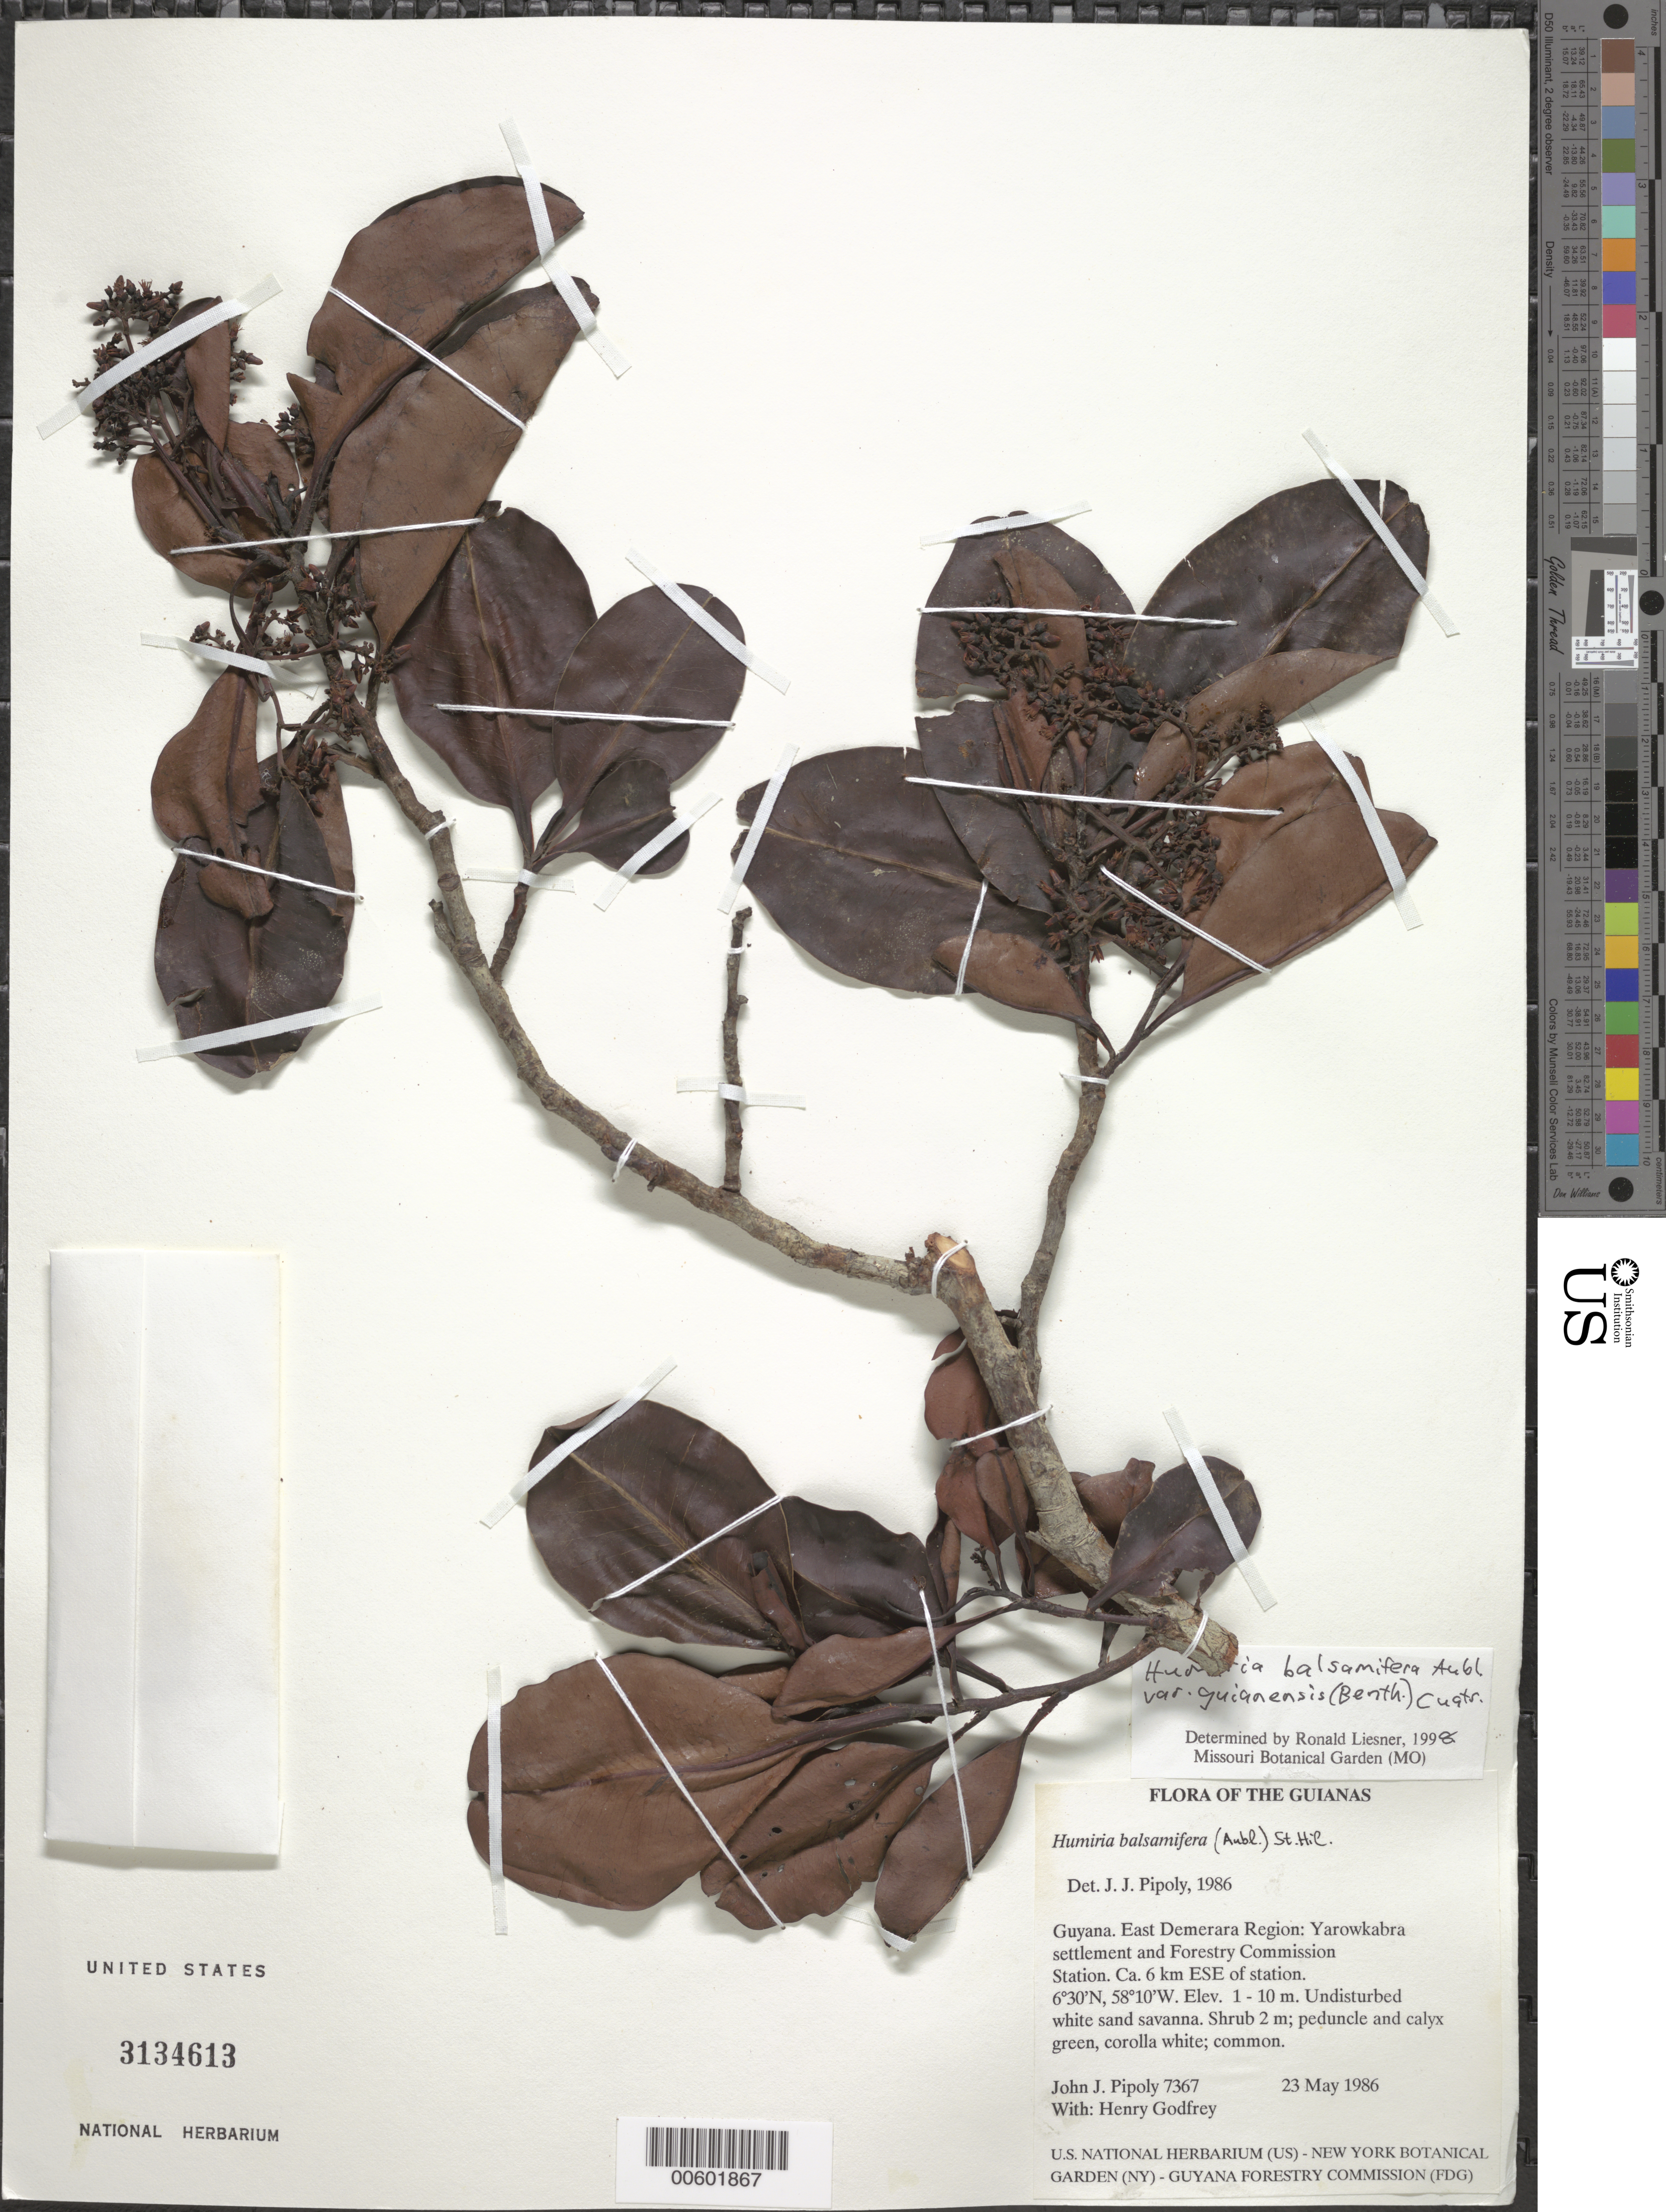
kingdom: Plantae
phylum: Tracheophyta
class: Magnoliopsida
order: Malpighiales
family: Humiriaceae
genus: Humiria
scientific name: Humiria balsamifera var. guianensis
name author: (Benth.) Cuatrec.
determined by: Pipoly, J. J., III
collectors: J. J. Pipoly & H. Godfrey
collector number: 7367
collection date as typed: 23 May 1986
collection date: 1986-05-23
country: Guyana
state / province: Demerara-Mahaica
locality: Yarowkabra settlement and Forestry Commission Station ca. 6 km ESE of station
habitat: Undisturbed white sand savanna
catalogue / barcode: US 3134613